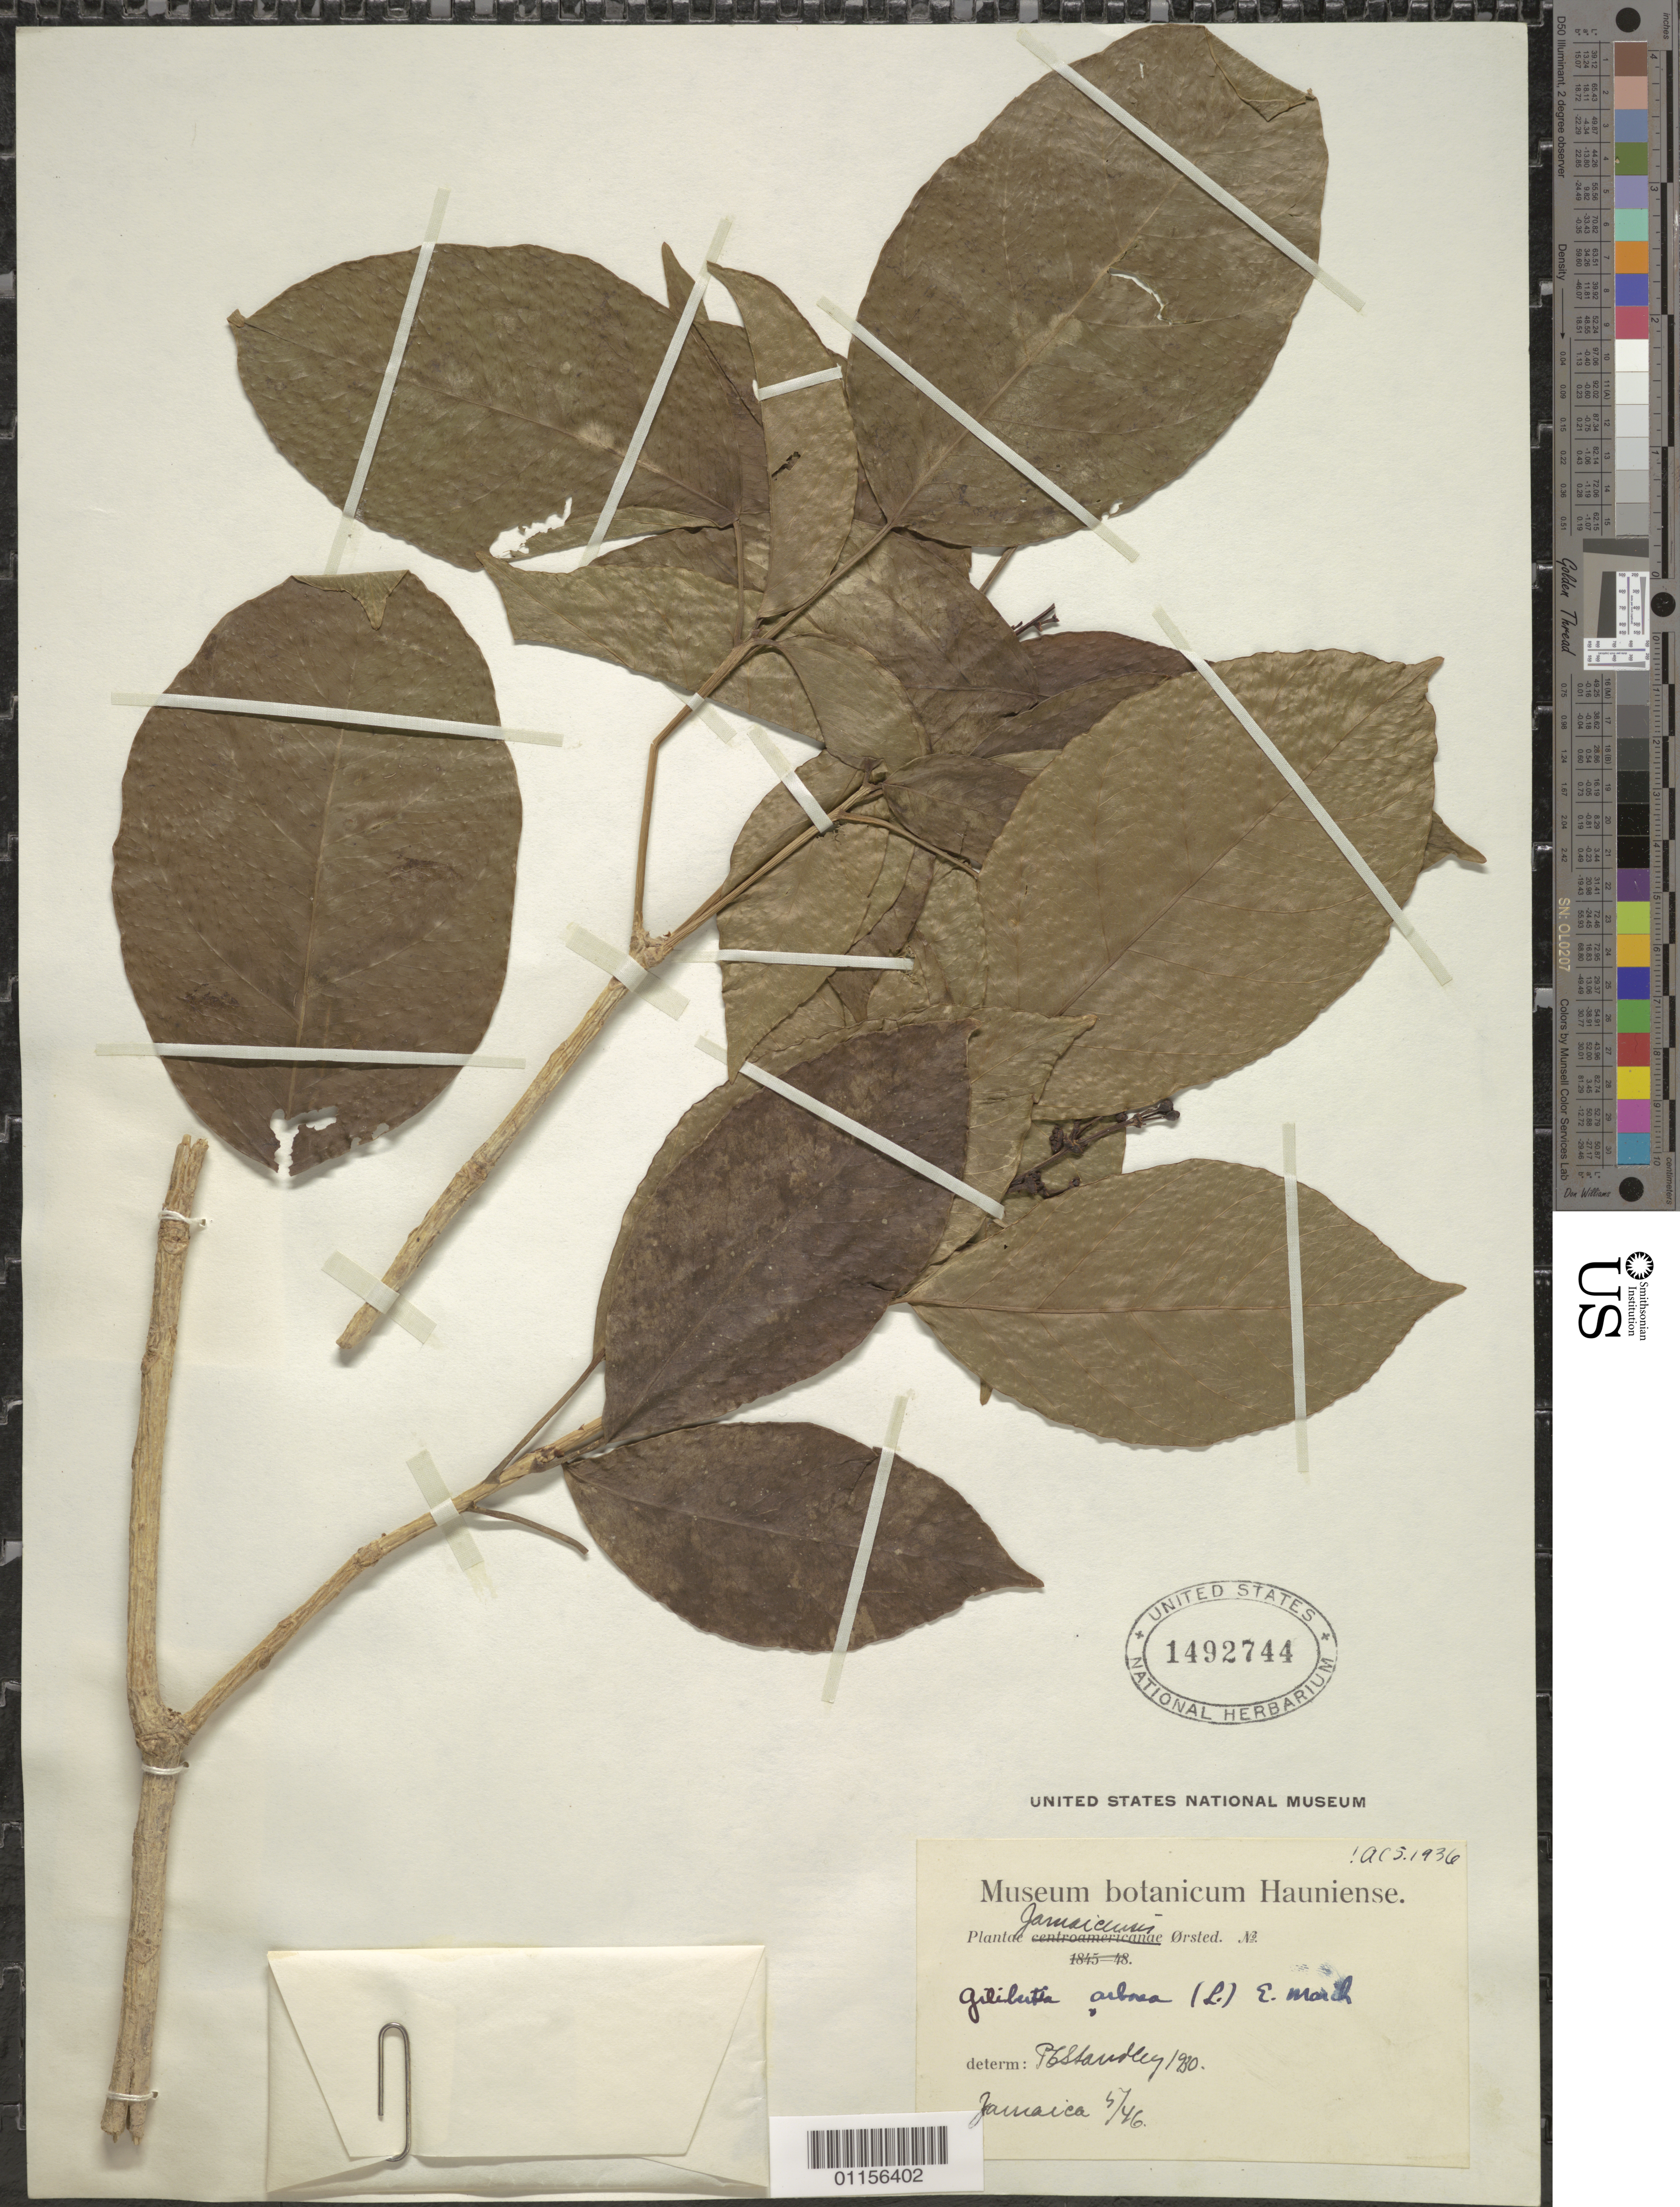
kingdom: Plantae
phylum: Tracheophyta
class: Magnoliopsida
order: Apiales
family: Araliaceae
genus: Dendropanax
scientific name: Dendropanax arboreus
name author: (L.) Decne. & Planch.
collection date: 1946-05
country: Jamaica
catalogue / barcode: US 1492744